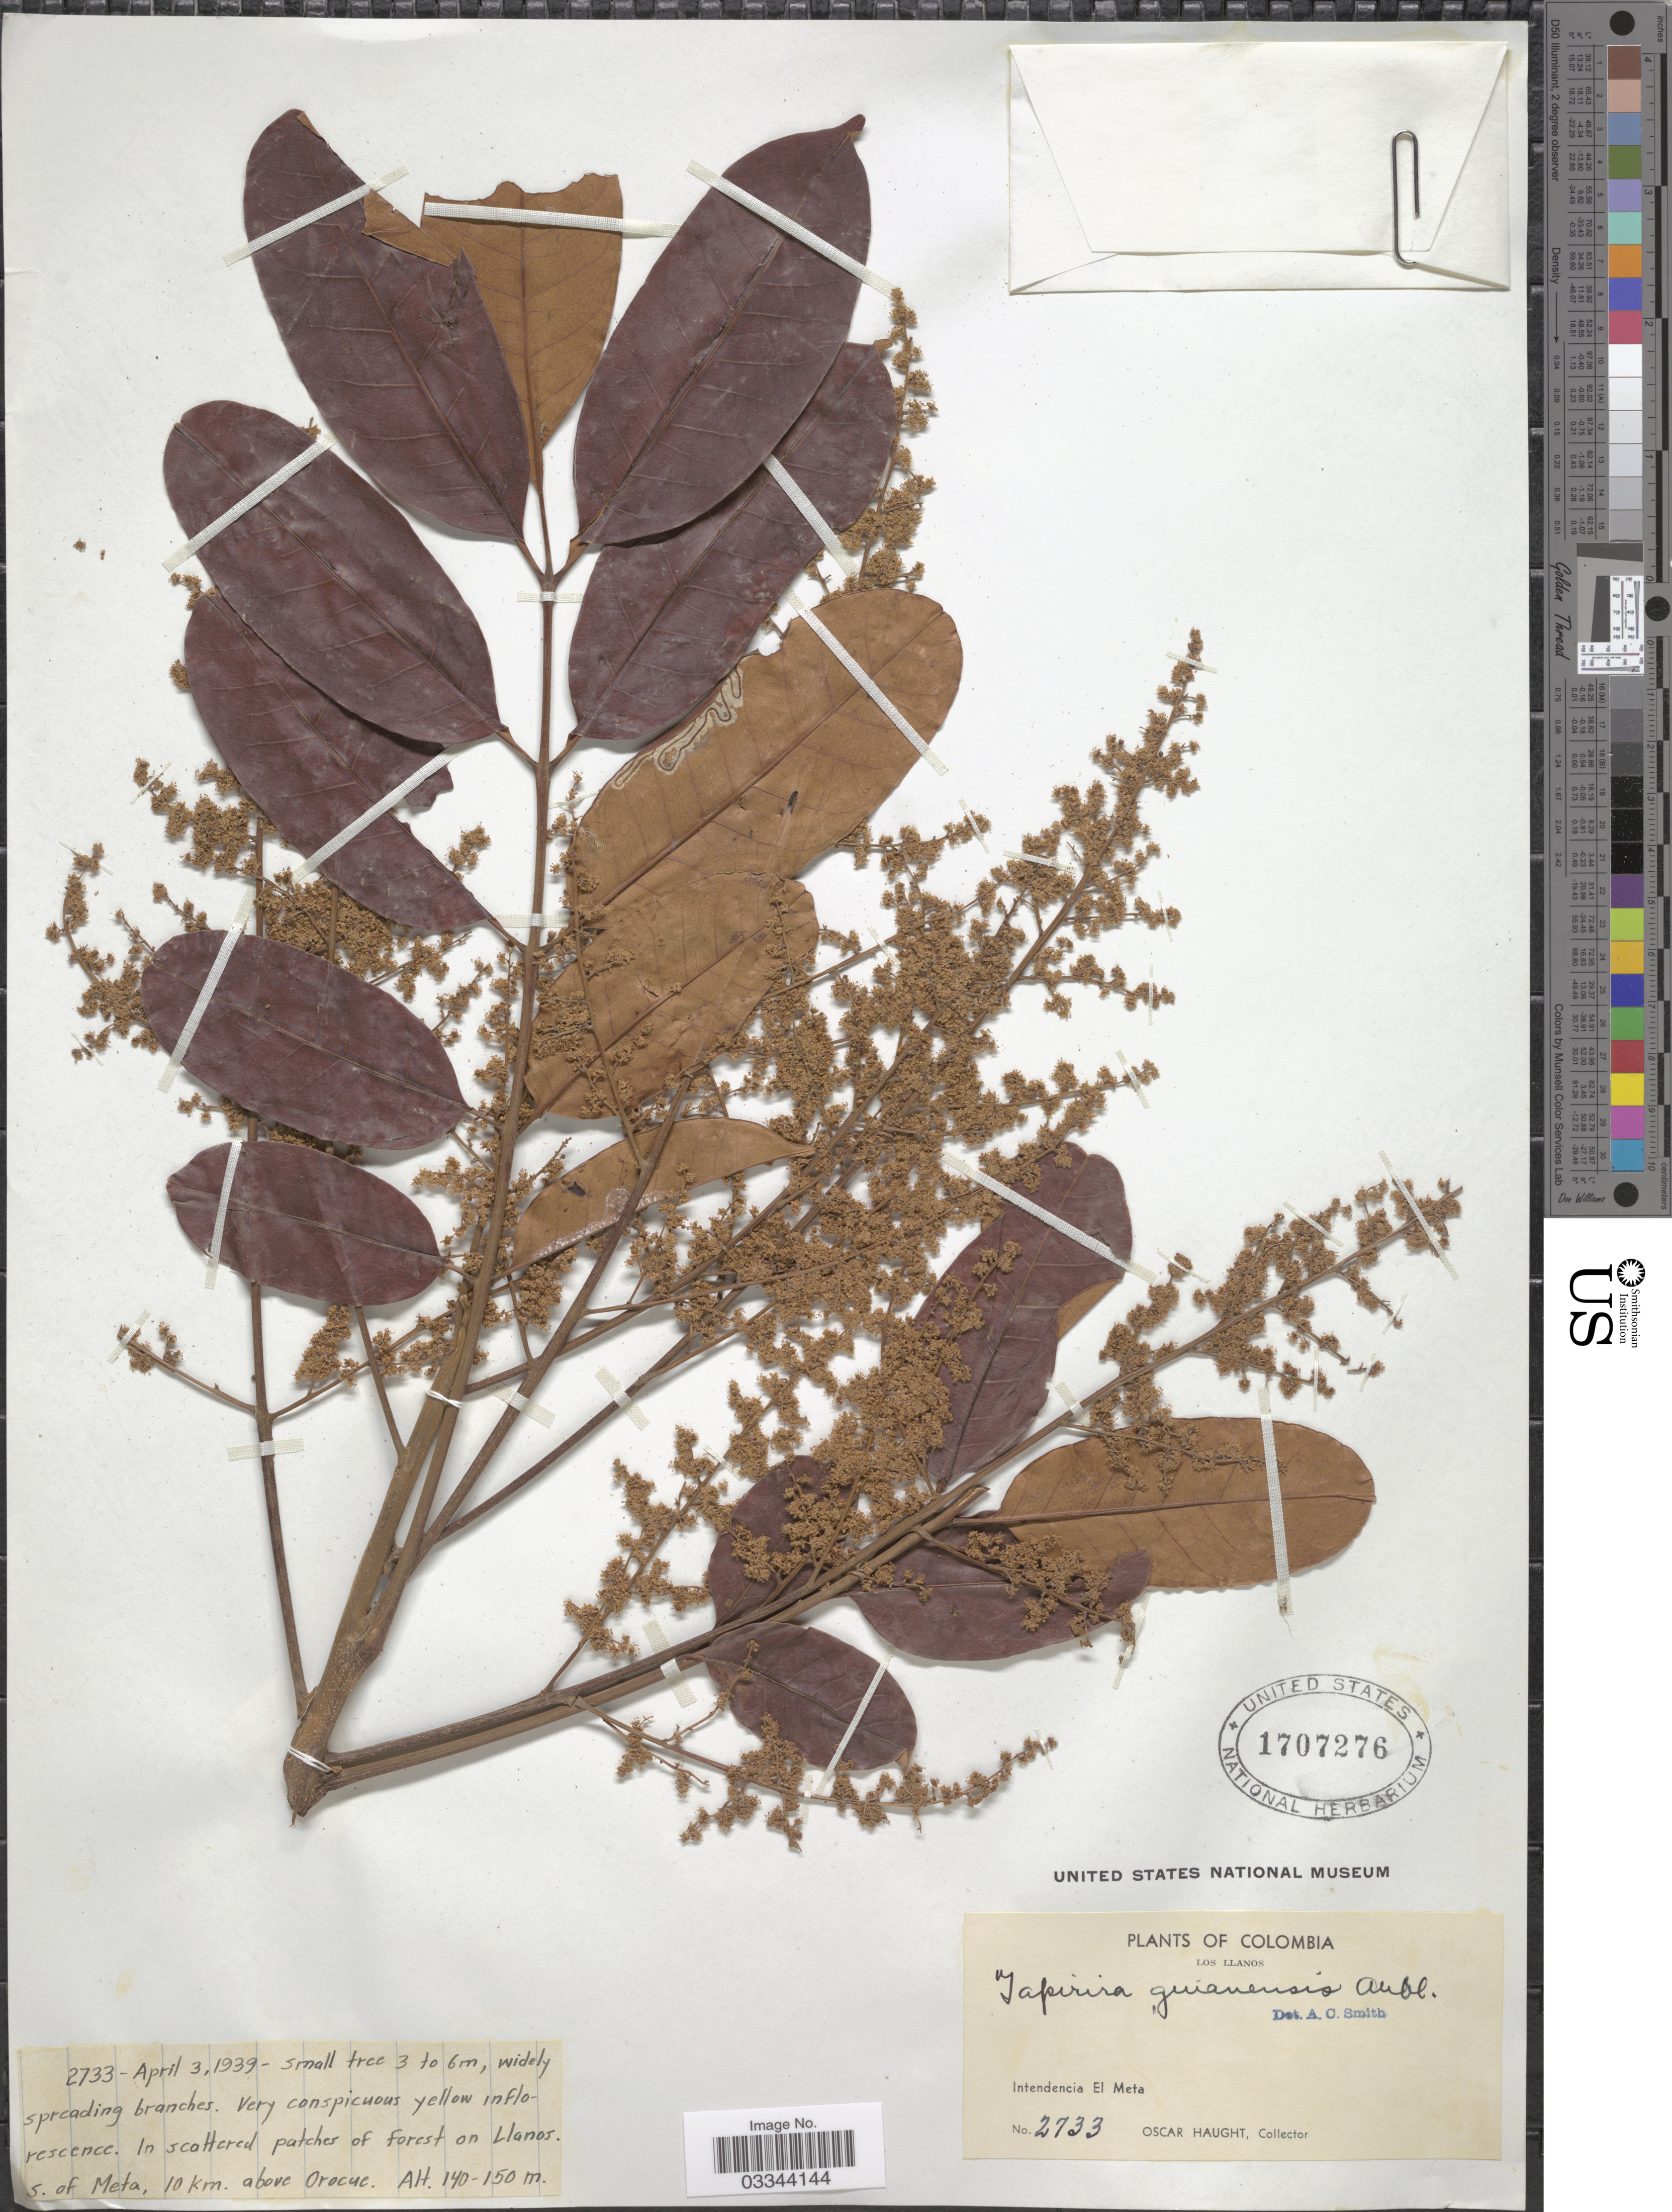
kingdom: Plantae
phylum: Tracheophyta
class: Magnoliopsida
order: Sapindales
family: Anacardiaceae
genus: Tapirira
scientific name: Tapirira guianensis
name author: Aubl.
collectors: O. Haught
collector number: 2733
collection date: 1939-04-03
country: Colombia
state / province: Meta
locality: Los Llanos. Intendencia El Meta. S. of Meta, 10 km. above Orocue.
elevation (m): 140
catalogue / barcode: US 1707276